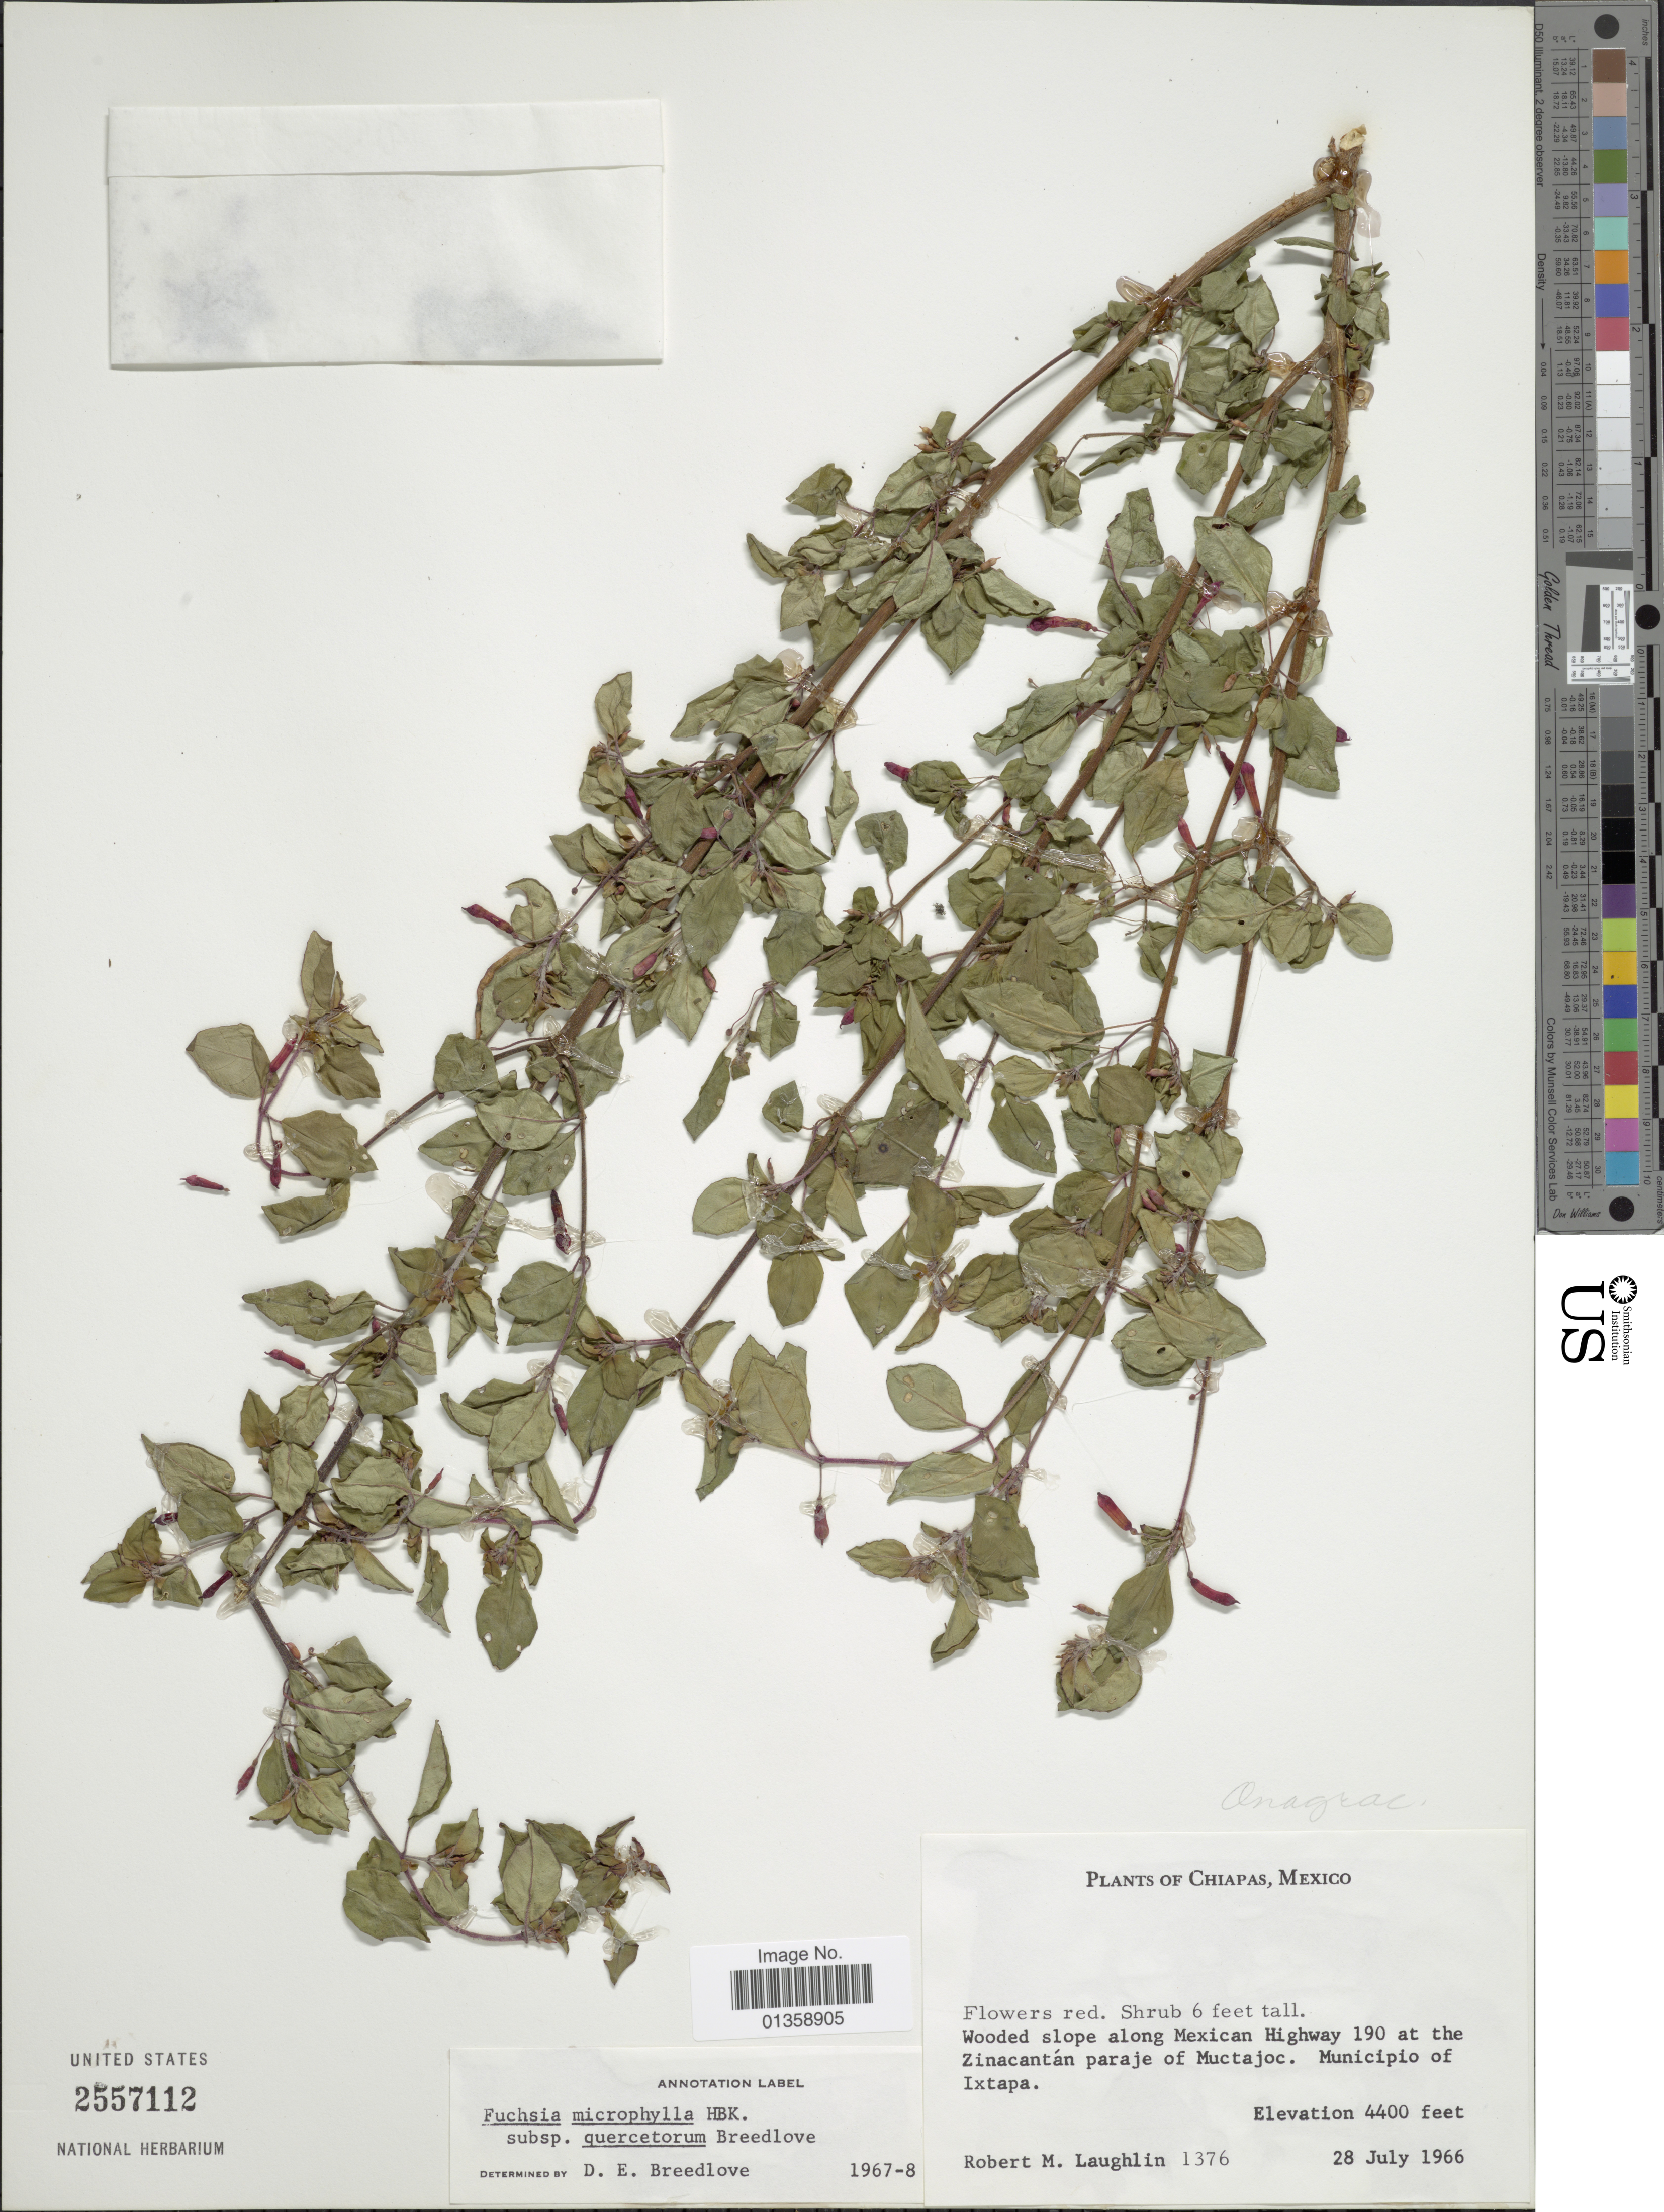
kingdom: Plantae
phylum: Tracheophyta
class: Magnoliopsida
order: Myrtales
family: Onagraceae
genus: Fuchsia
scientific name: Fuchsia microphylla subsp. quercetorum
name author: Breedlove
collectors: D. E. Breedlove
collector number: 1376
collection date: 1966-07-28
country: Mexico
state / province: Chiapas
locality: Wooded slope along Mexican Highway 190 at the Zinacantán paraje of Muctajoc. Municipio f Ixtapa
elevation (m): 1341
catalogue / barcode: US 2557112